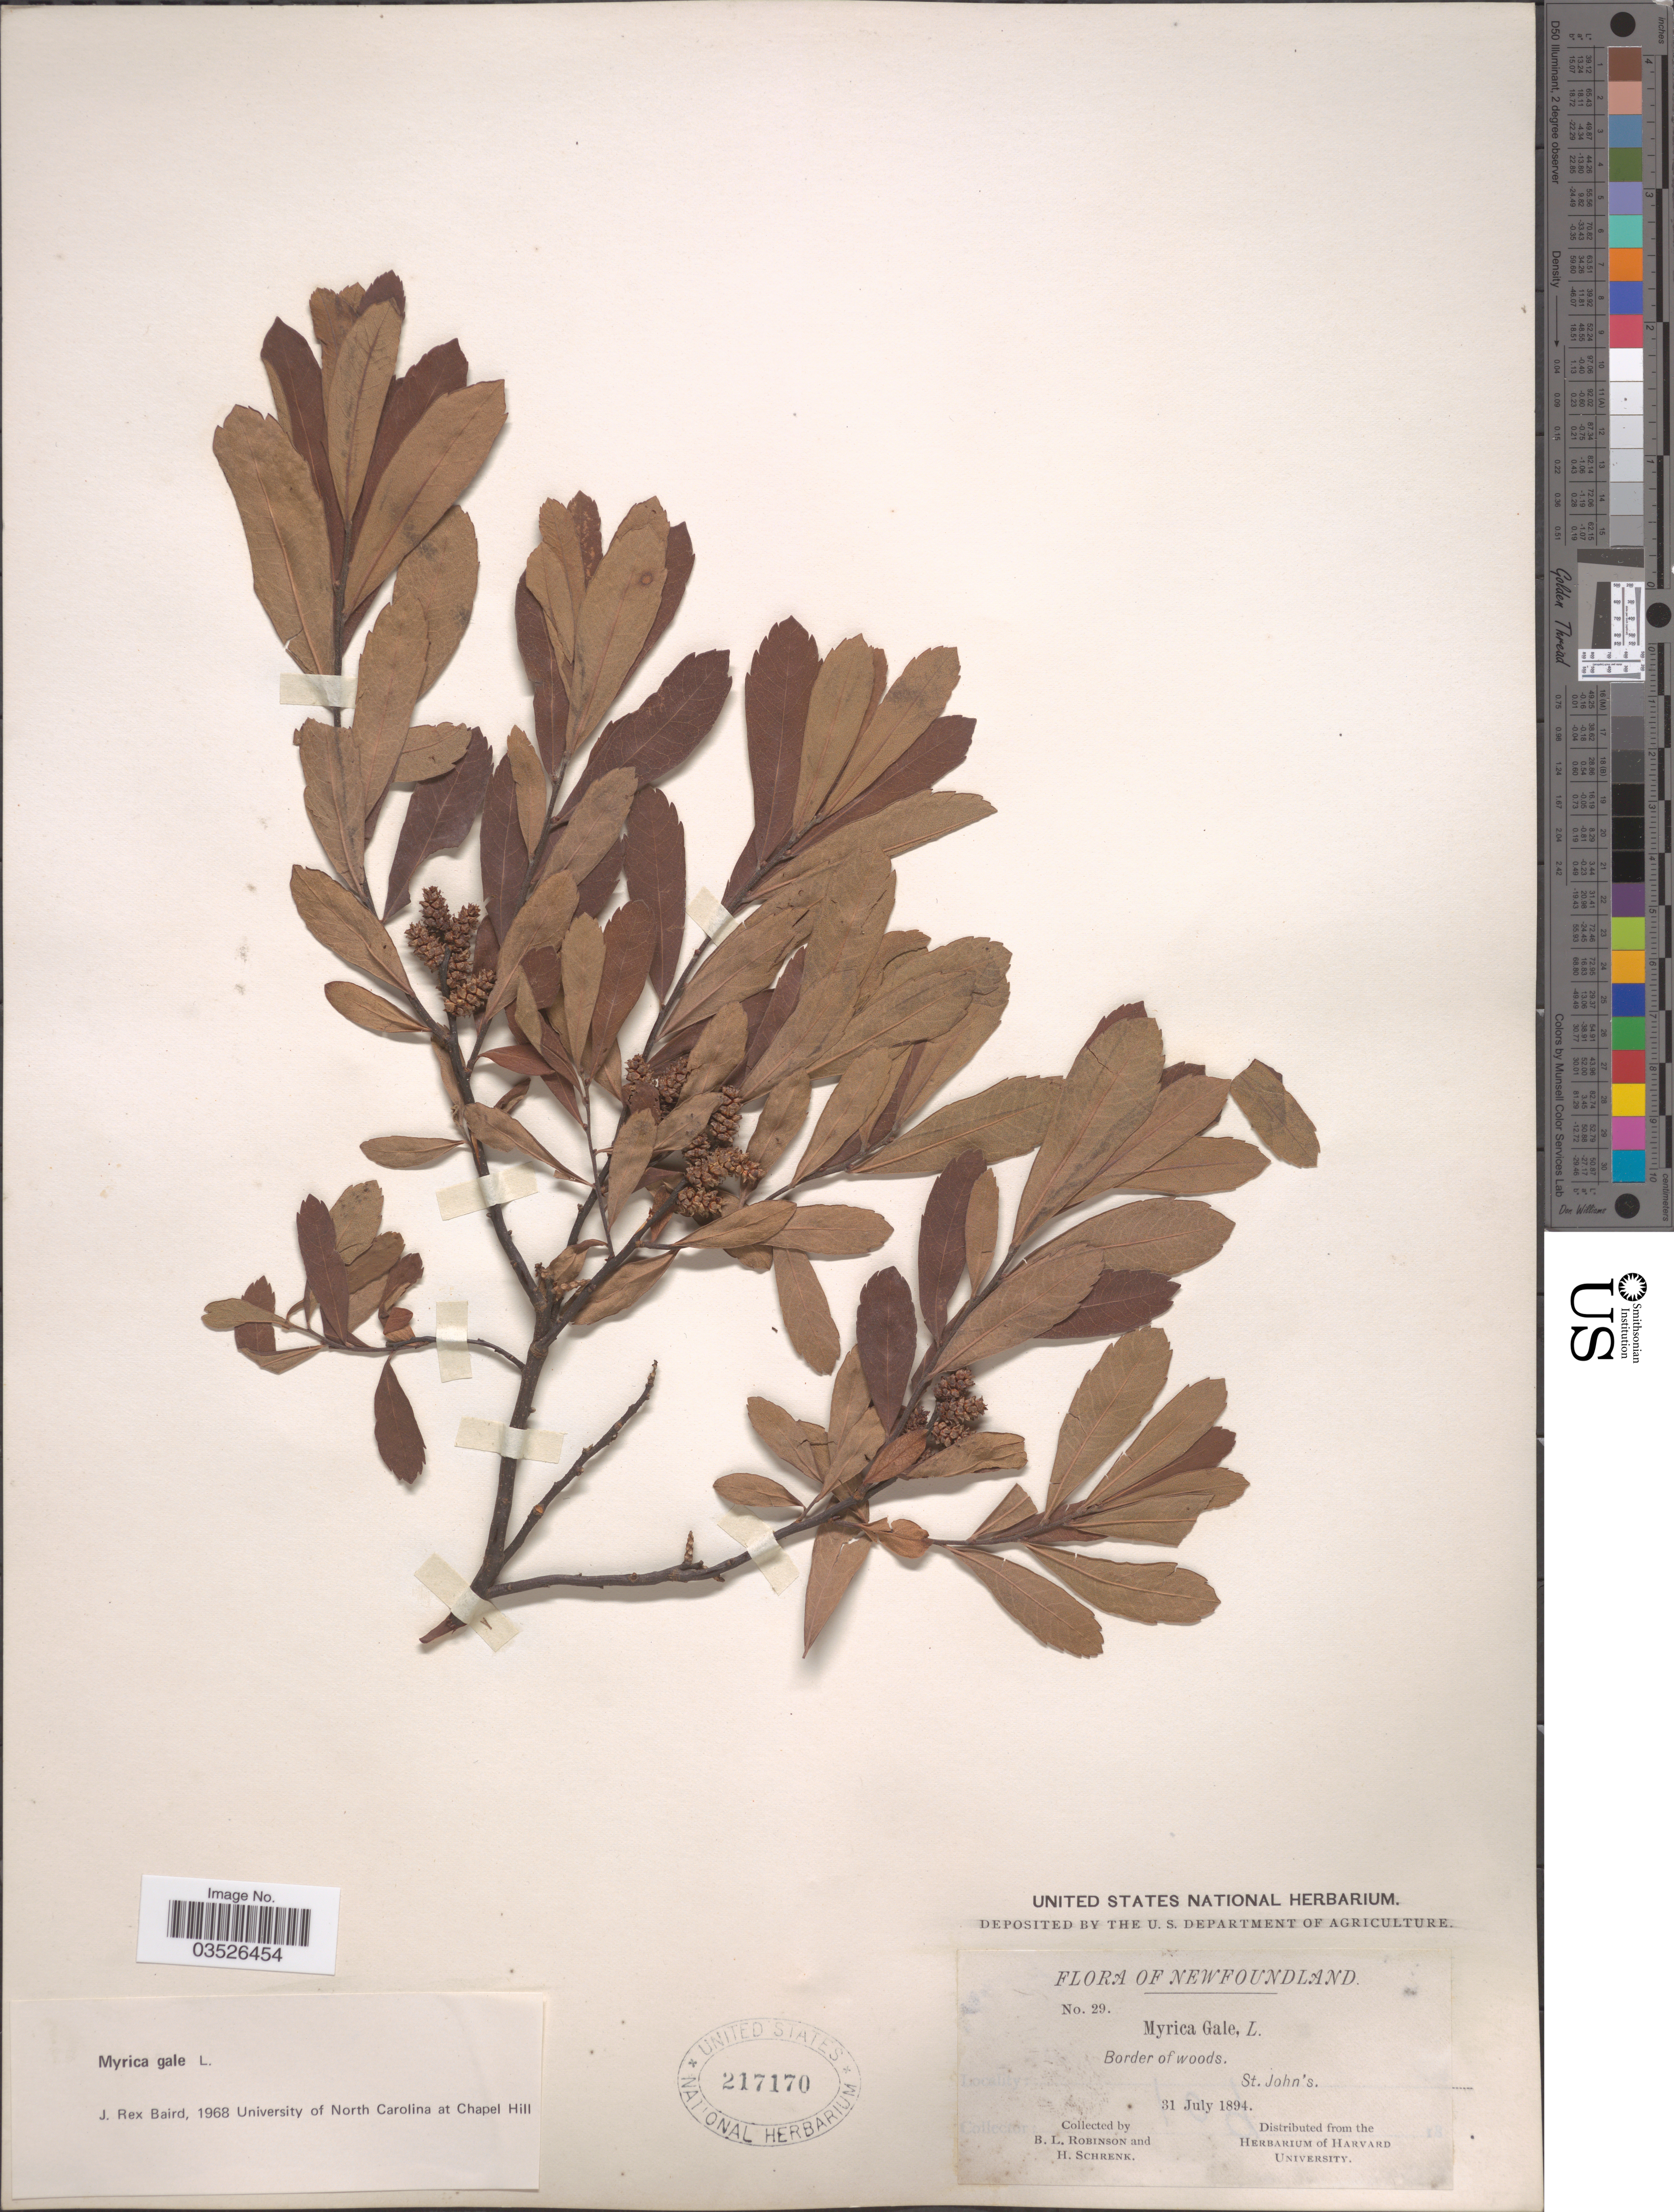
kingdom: Plantae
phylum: Tracheophyta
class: Magnoliopsida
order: Fagales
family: Myricaceae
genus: Myrica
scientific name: Myrica gale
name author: L.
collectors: B. L. Robinson & H. Schrenk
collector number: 29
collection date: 1894-07-31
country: Canada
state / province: Newfoundland and Labrador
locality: St. John's.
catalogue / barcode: US 217170